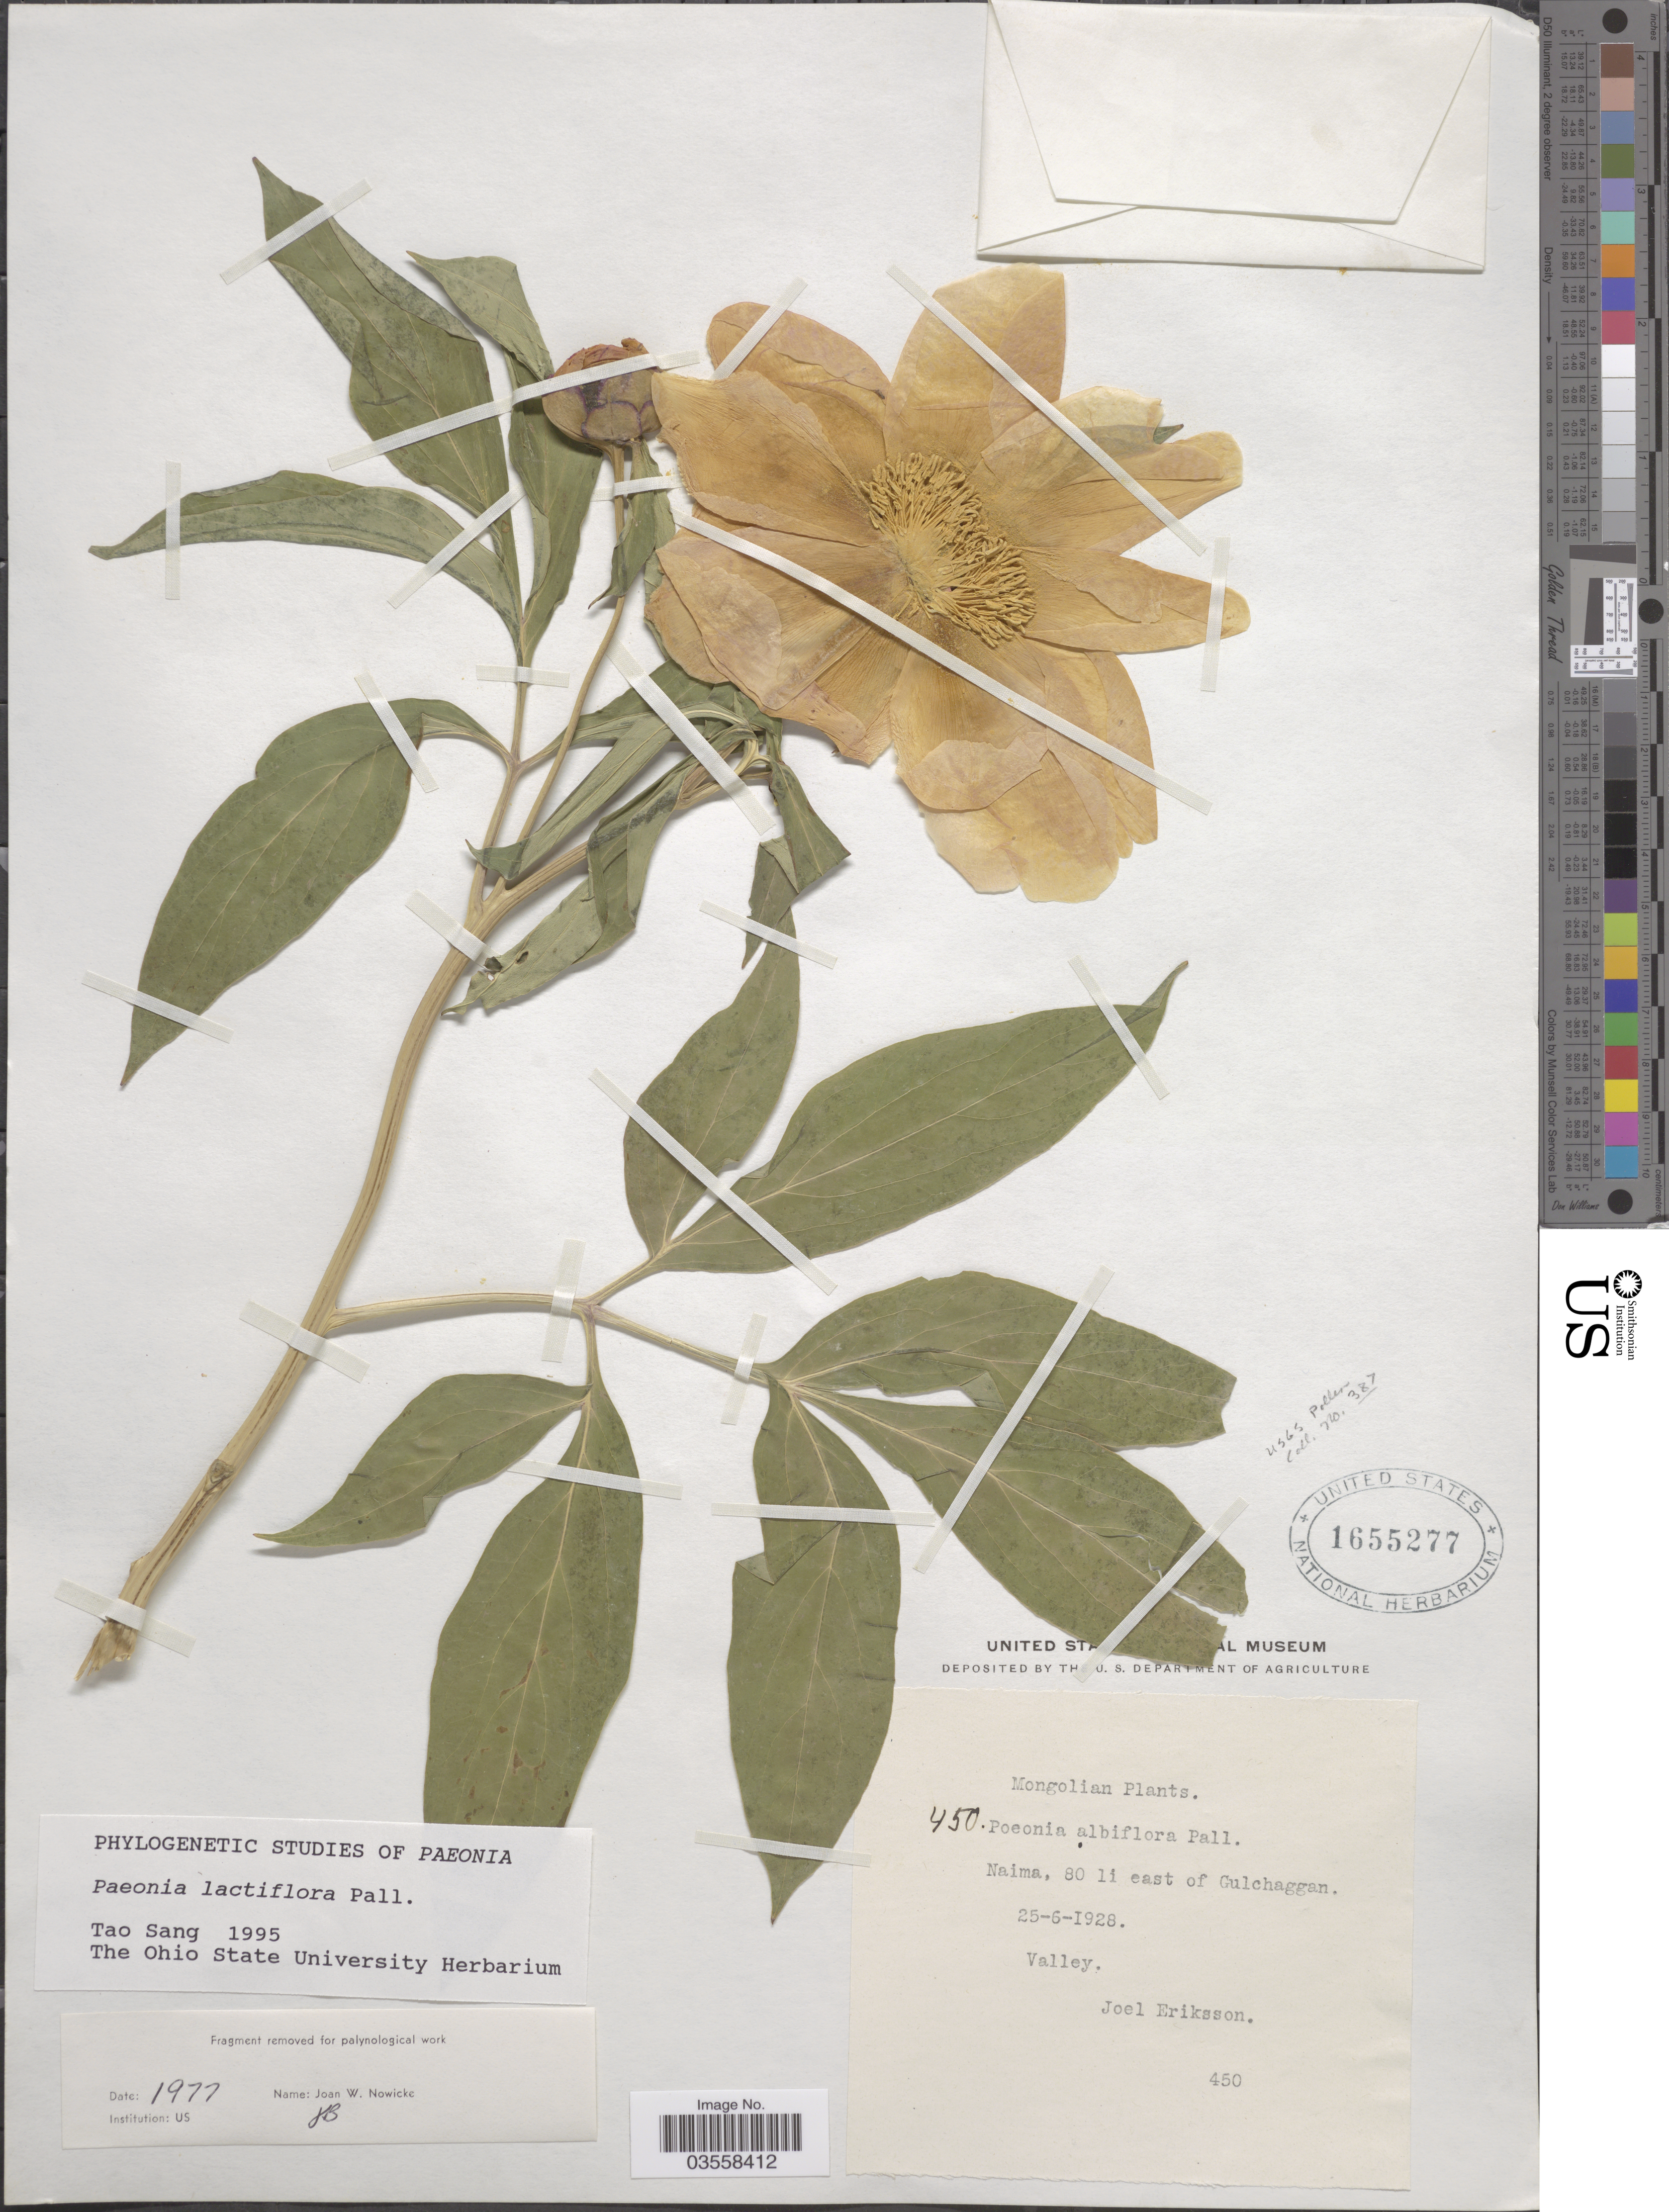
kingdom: Plantae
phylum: Tracheophyta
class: Magnoliopsida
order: Saxifragales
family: Paeoniaceae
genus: Paeonia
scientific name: Paeonia lactiflora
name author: Pall.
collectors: J. Eriksson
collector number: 450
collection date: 1928-06-25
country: Mongolia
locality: Naima, 80 li east of Gulchaggan.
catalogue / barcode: US 1655277